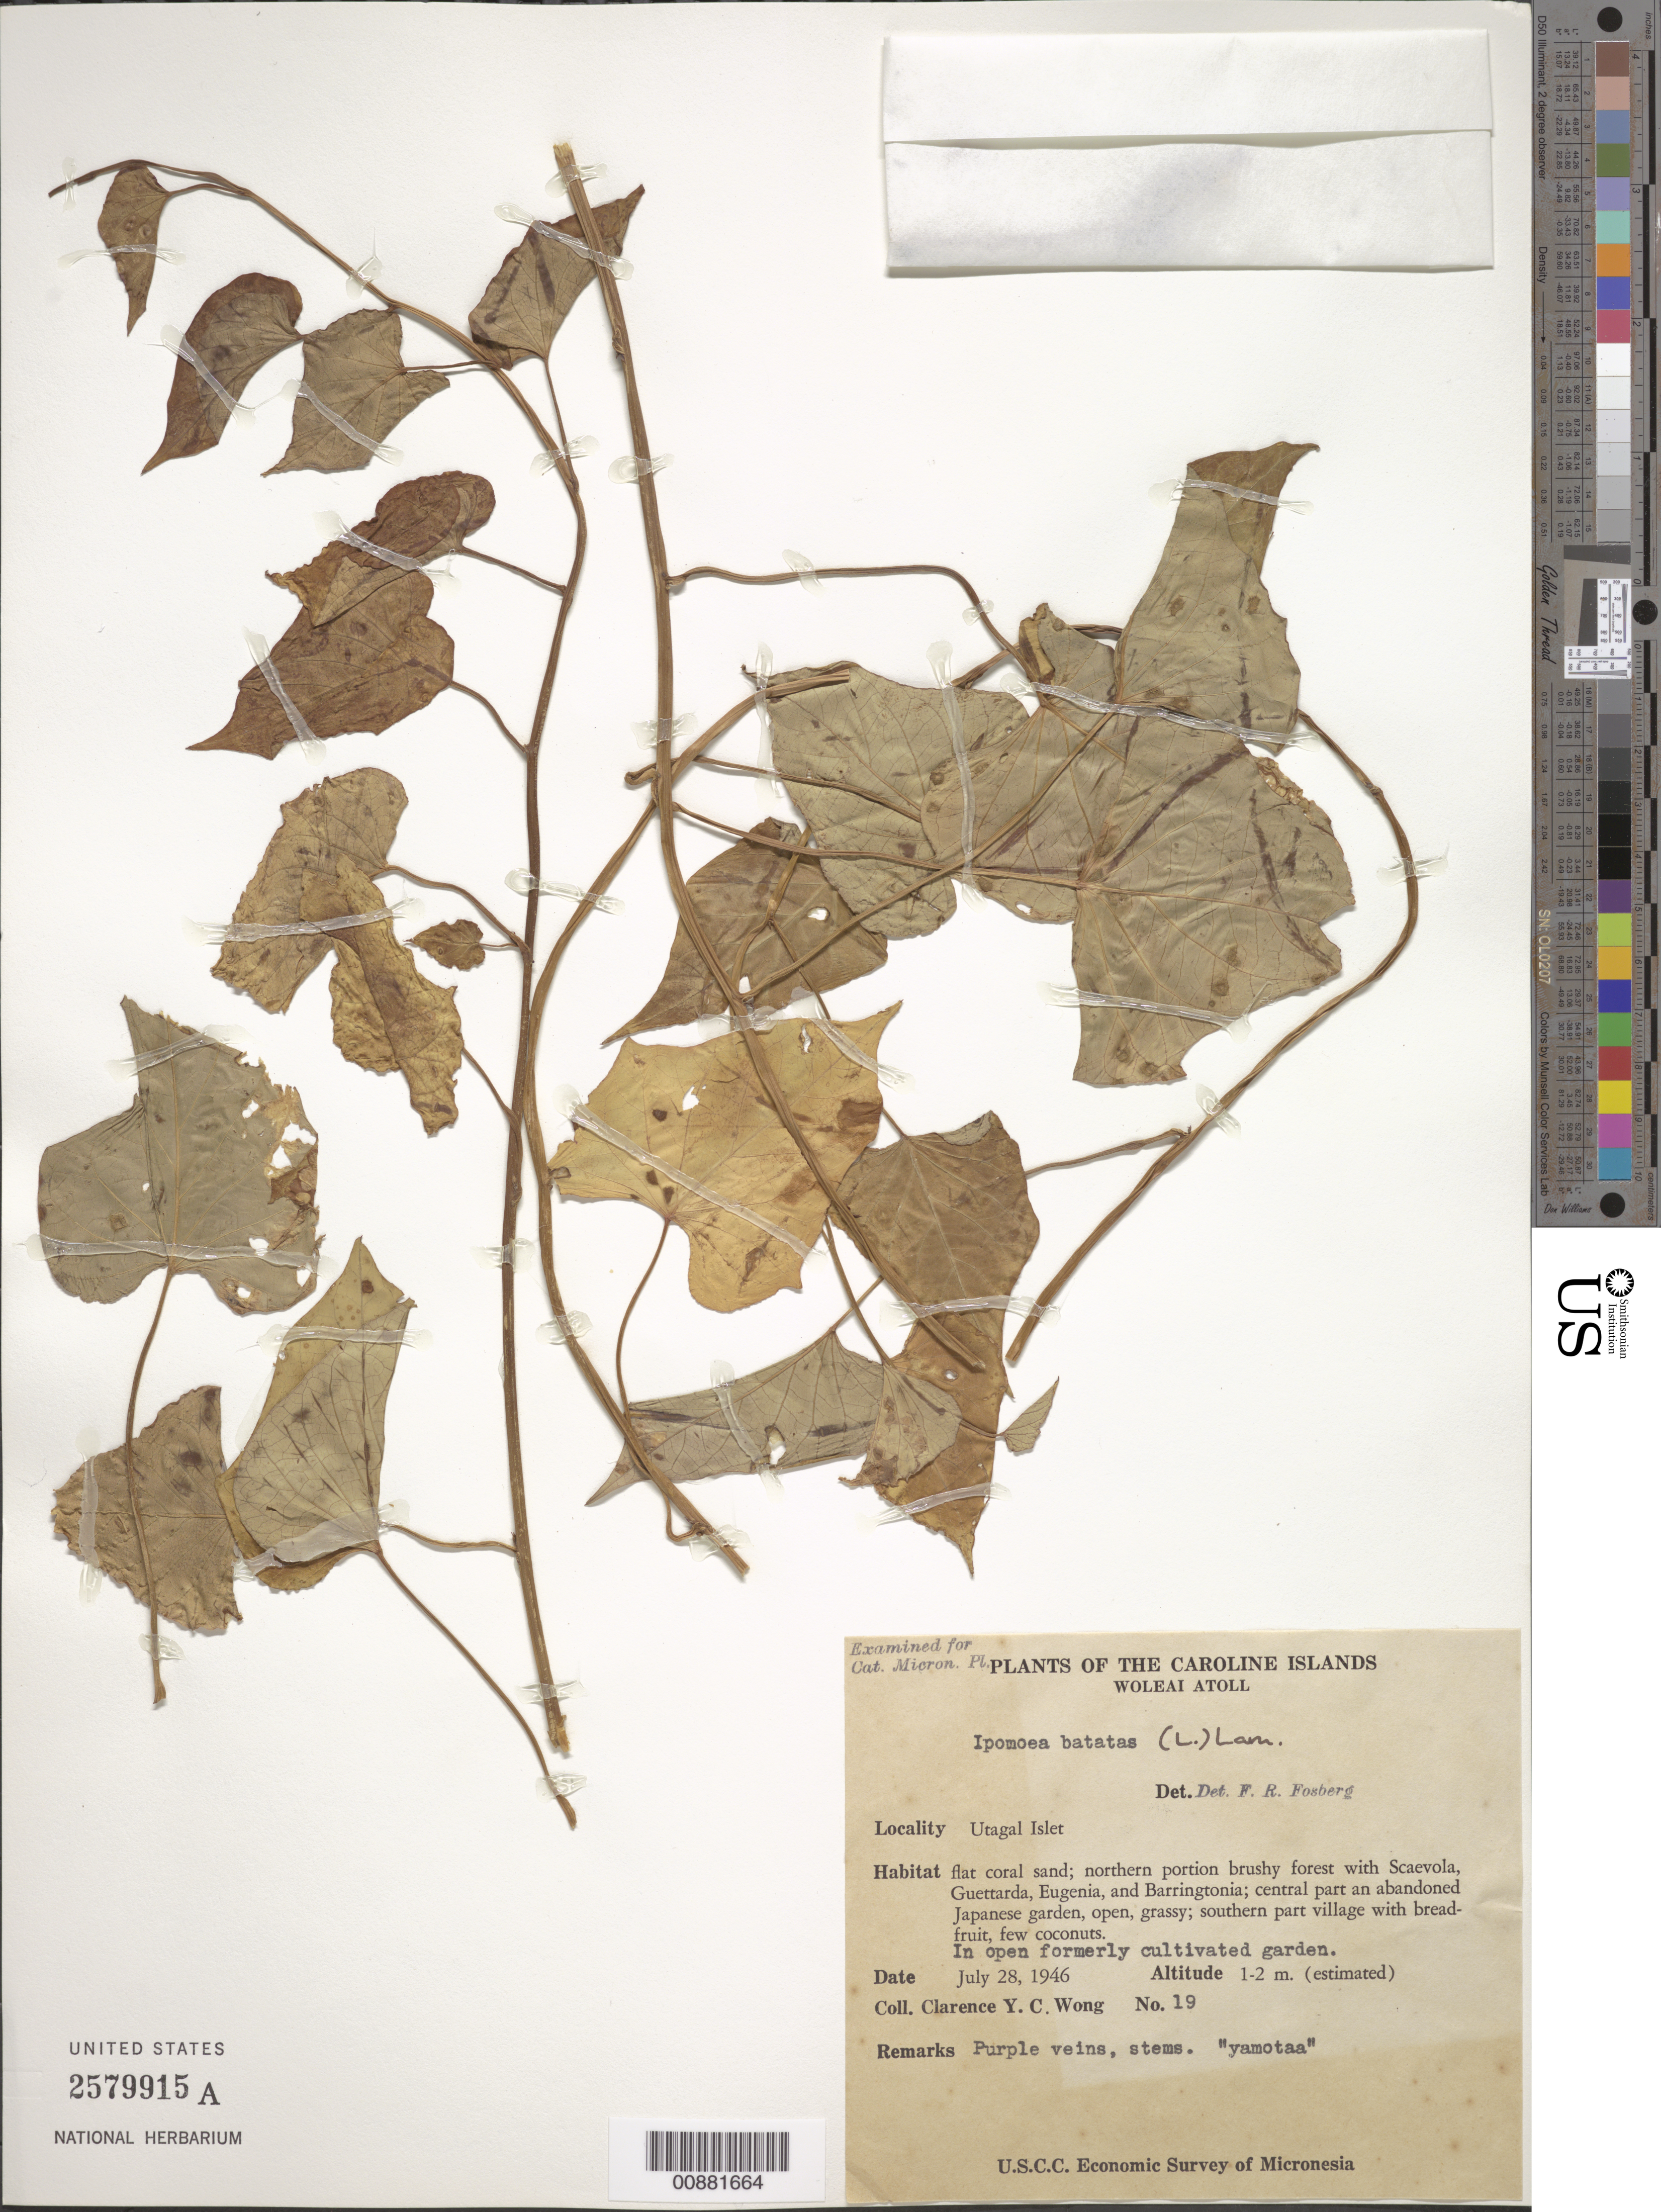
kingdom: Plantae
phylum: Tracheophyta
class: Magnoliopsida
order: Solanales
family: Convolvulaceae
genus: Ipomoea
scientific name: Ipomoea batatas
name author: (L.) Lam.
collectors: C. Wong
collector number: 19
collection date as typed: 28 Jul 1946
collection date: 1946-07-28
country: Micronesia, Federated States of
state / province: Yap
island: Woleai Atoll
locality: Utagel Islet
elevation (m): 1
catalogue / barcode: US 2579915